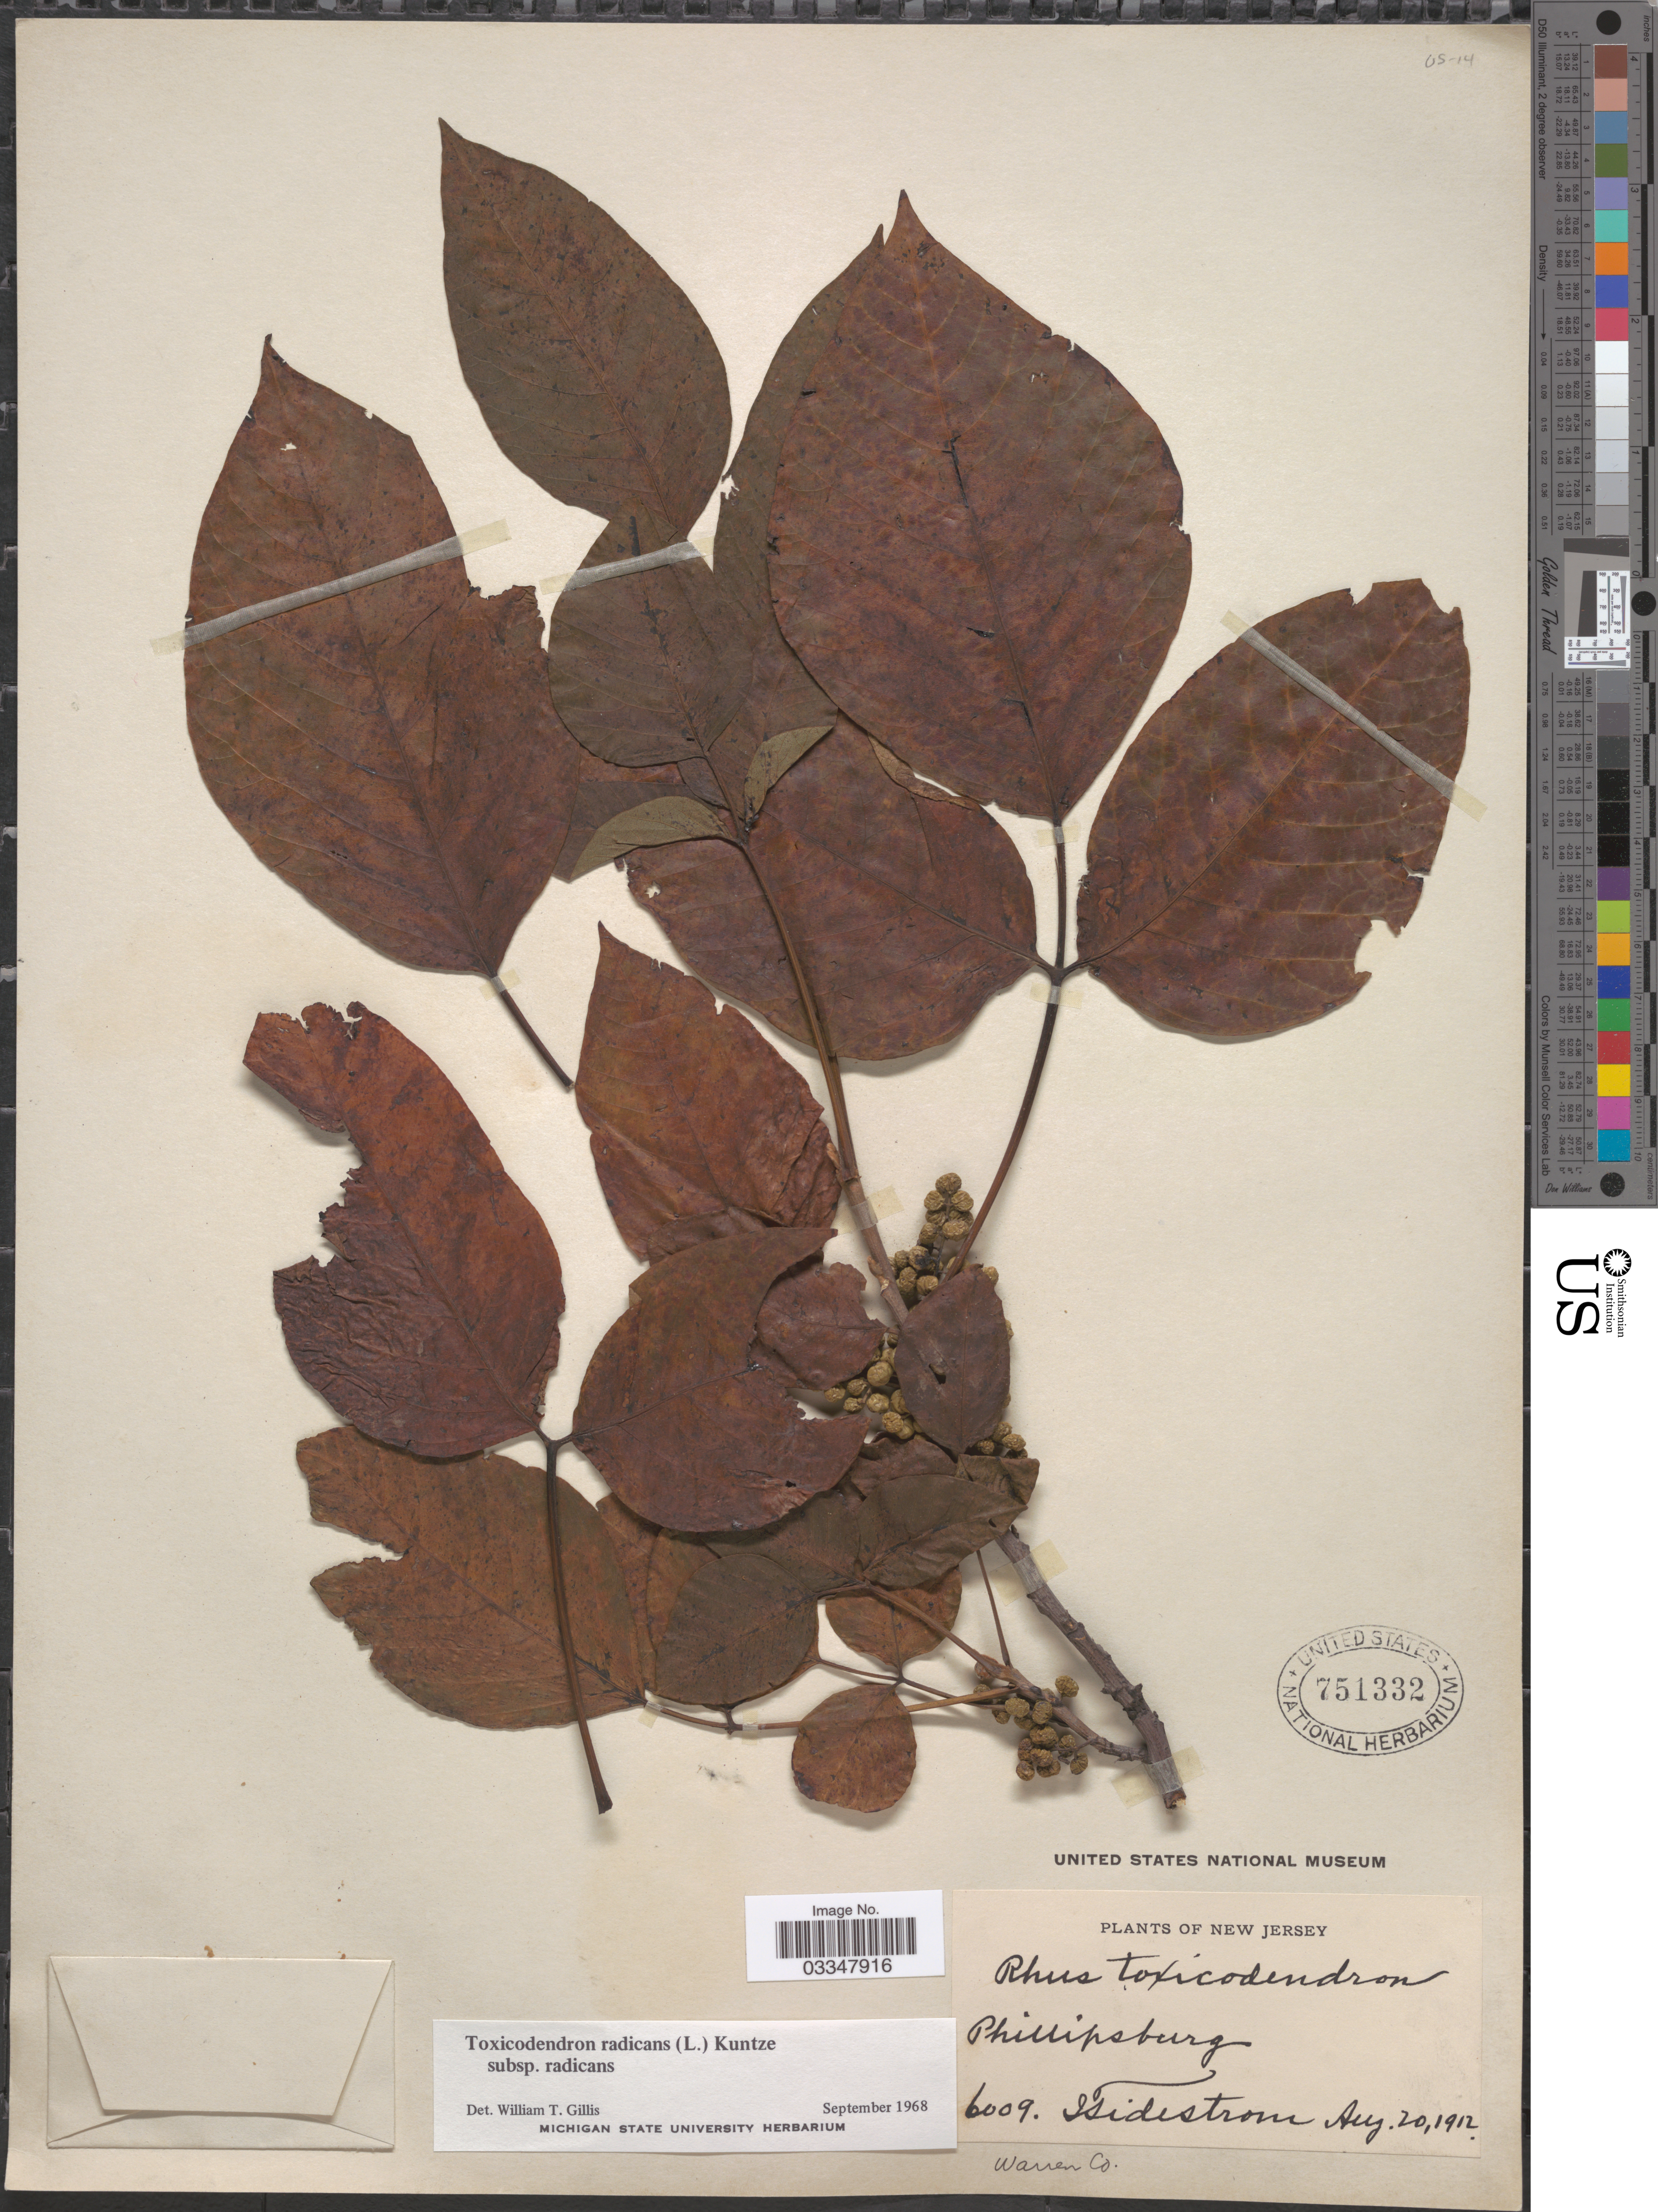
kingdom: Plantae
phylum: Tracheophyta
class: Magnoliopsida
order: Sapindales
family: Anacardiaceae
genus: Toxicodendron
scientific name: Toxicodendron radicans subsp. radicans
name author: (L.) Kuntze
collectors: I. F. Tidestrom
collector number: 6009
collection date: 1912-08-20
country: United States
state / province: New Jersey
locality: Phillipsburg, Warren Co.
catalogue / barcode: US 751332